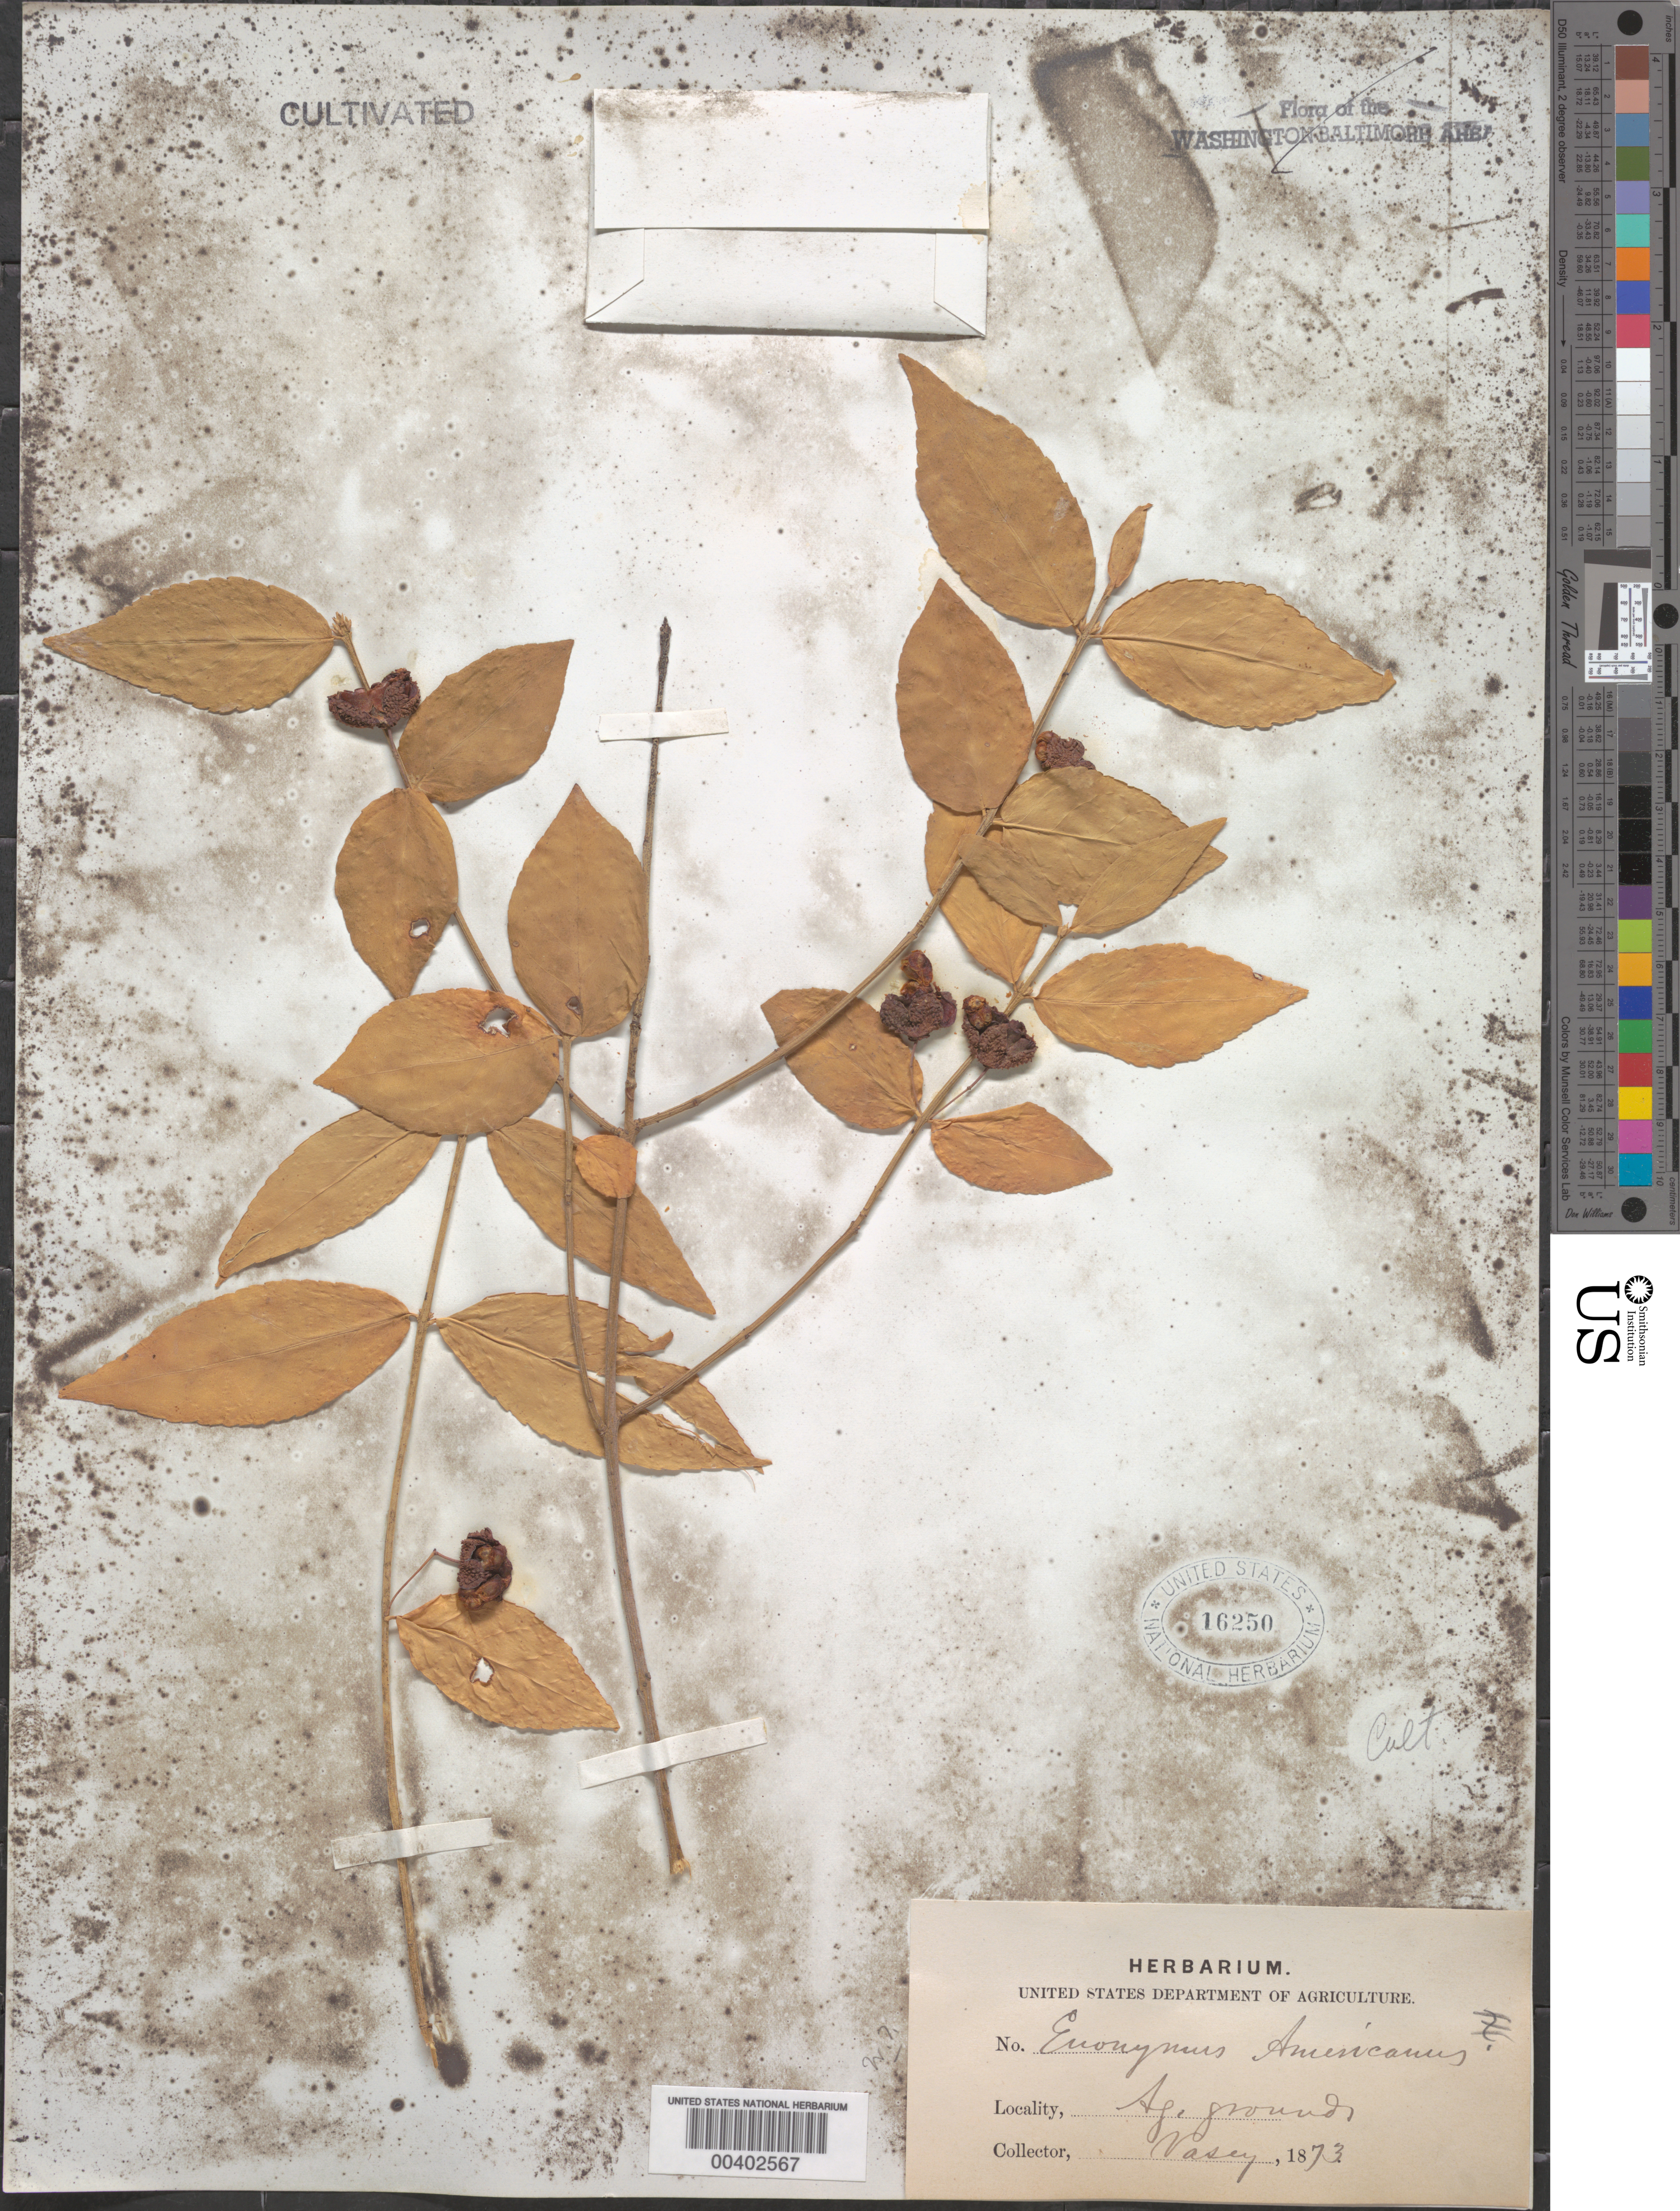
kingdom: Plantae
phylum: Tracheophyta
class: Magnoliopsida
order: Celastrales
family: Celastraceae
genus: Euonymus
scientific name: Euonymus americanus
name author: L.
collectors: G. Vasey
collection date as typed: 1873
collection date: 1873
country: United States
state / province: District of Columbia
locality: Agriculture Grounds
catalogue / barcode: US 16250